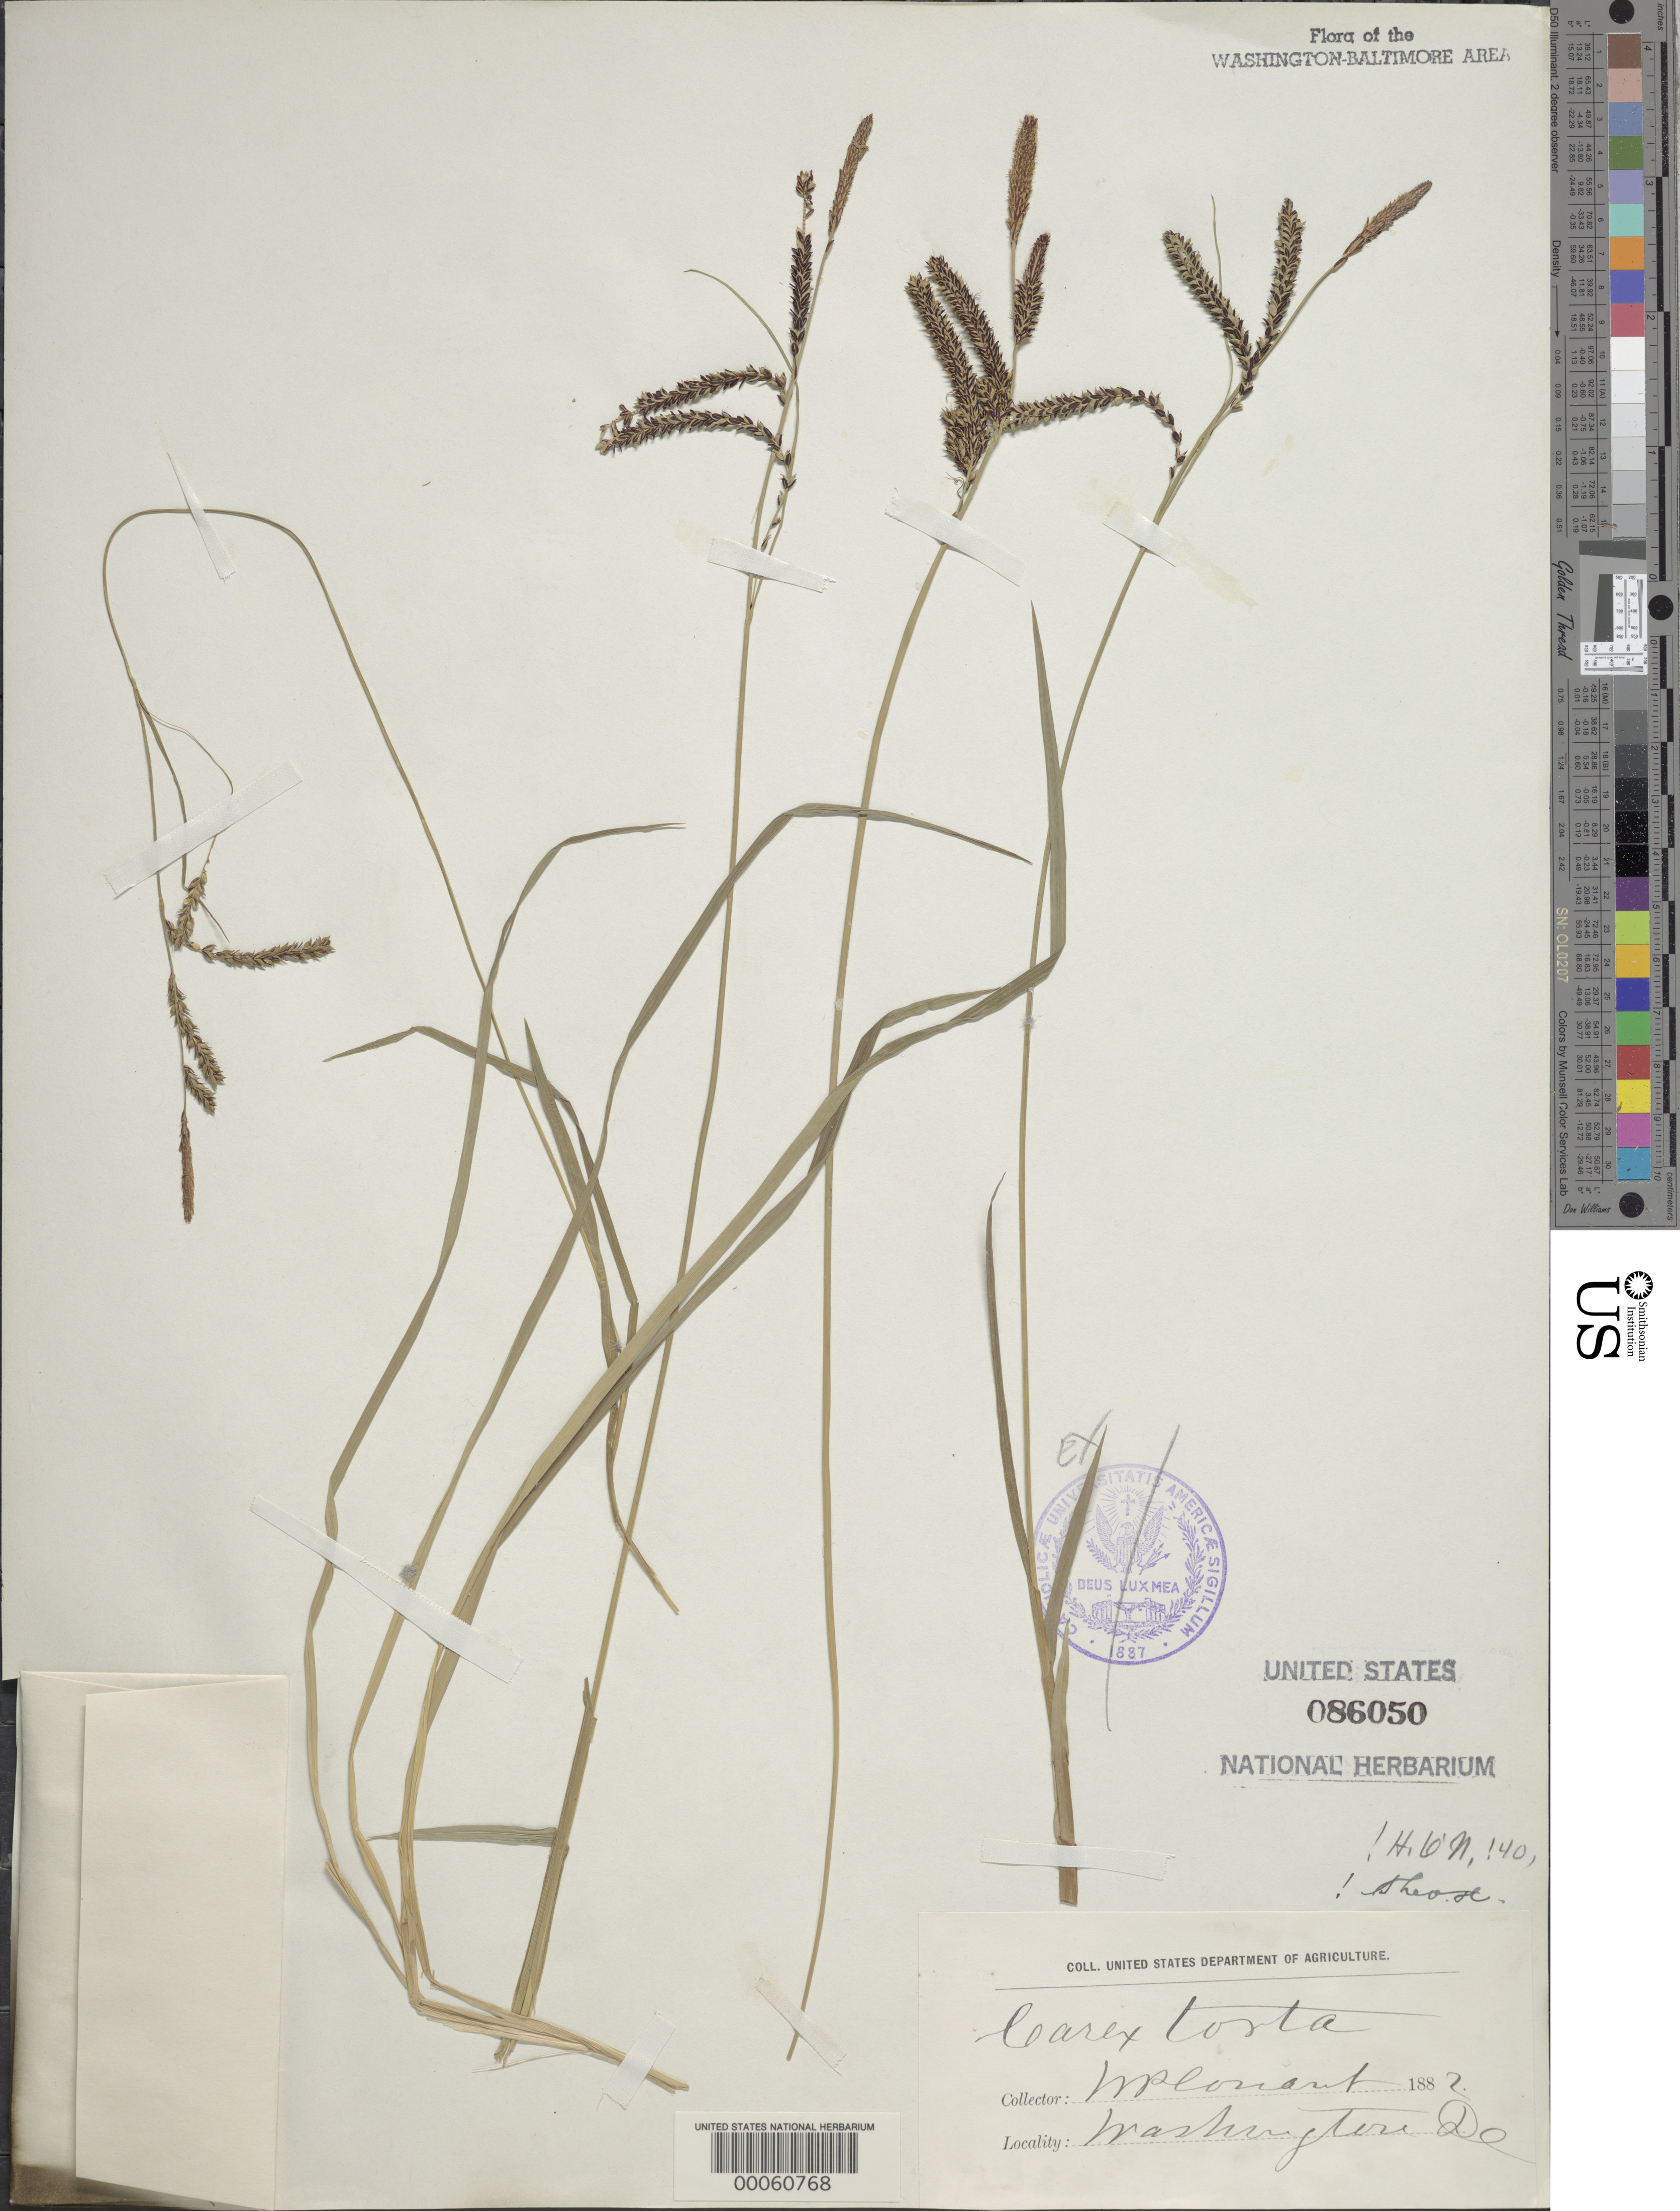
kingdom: Plantae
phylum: Tracheophyta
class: Liliopsida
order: Poales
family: Cyperaceae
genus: Carex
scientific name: Carex torta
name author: Boott ex Tuck.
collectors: M. Plonant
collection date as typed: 1882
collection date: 1882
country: United States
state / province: District of Columbia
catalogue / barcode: US 86050